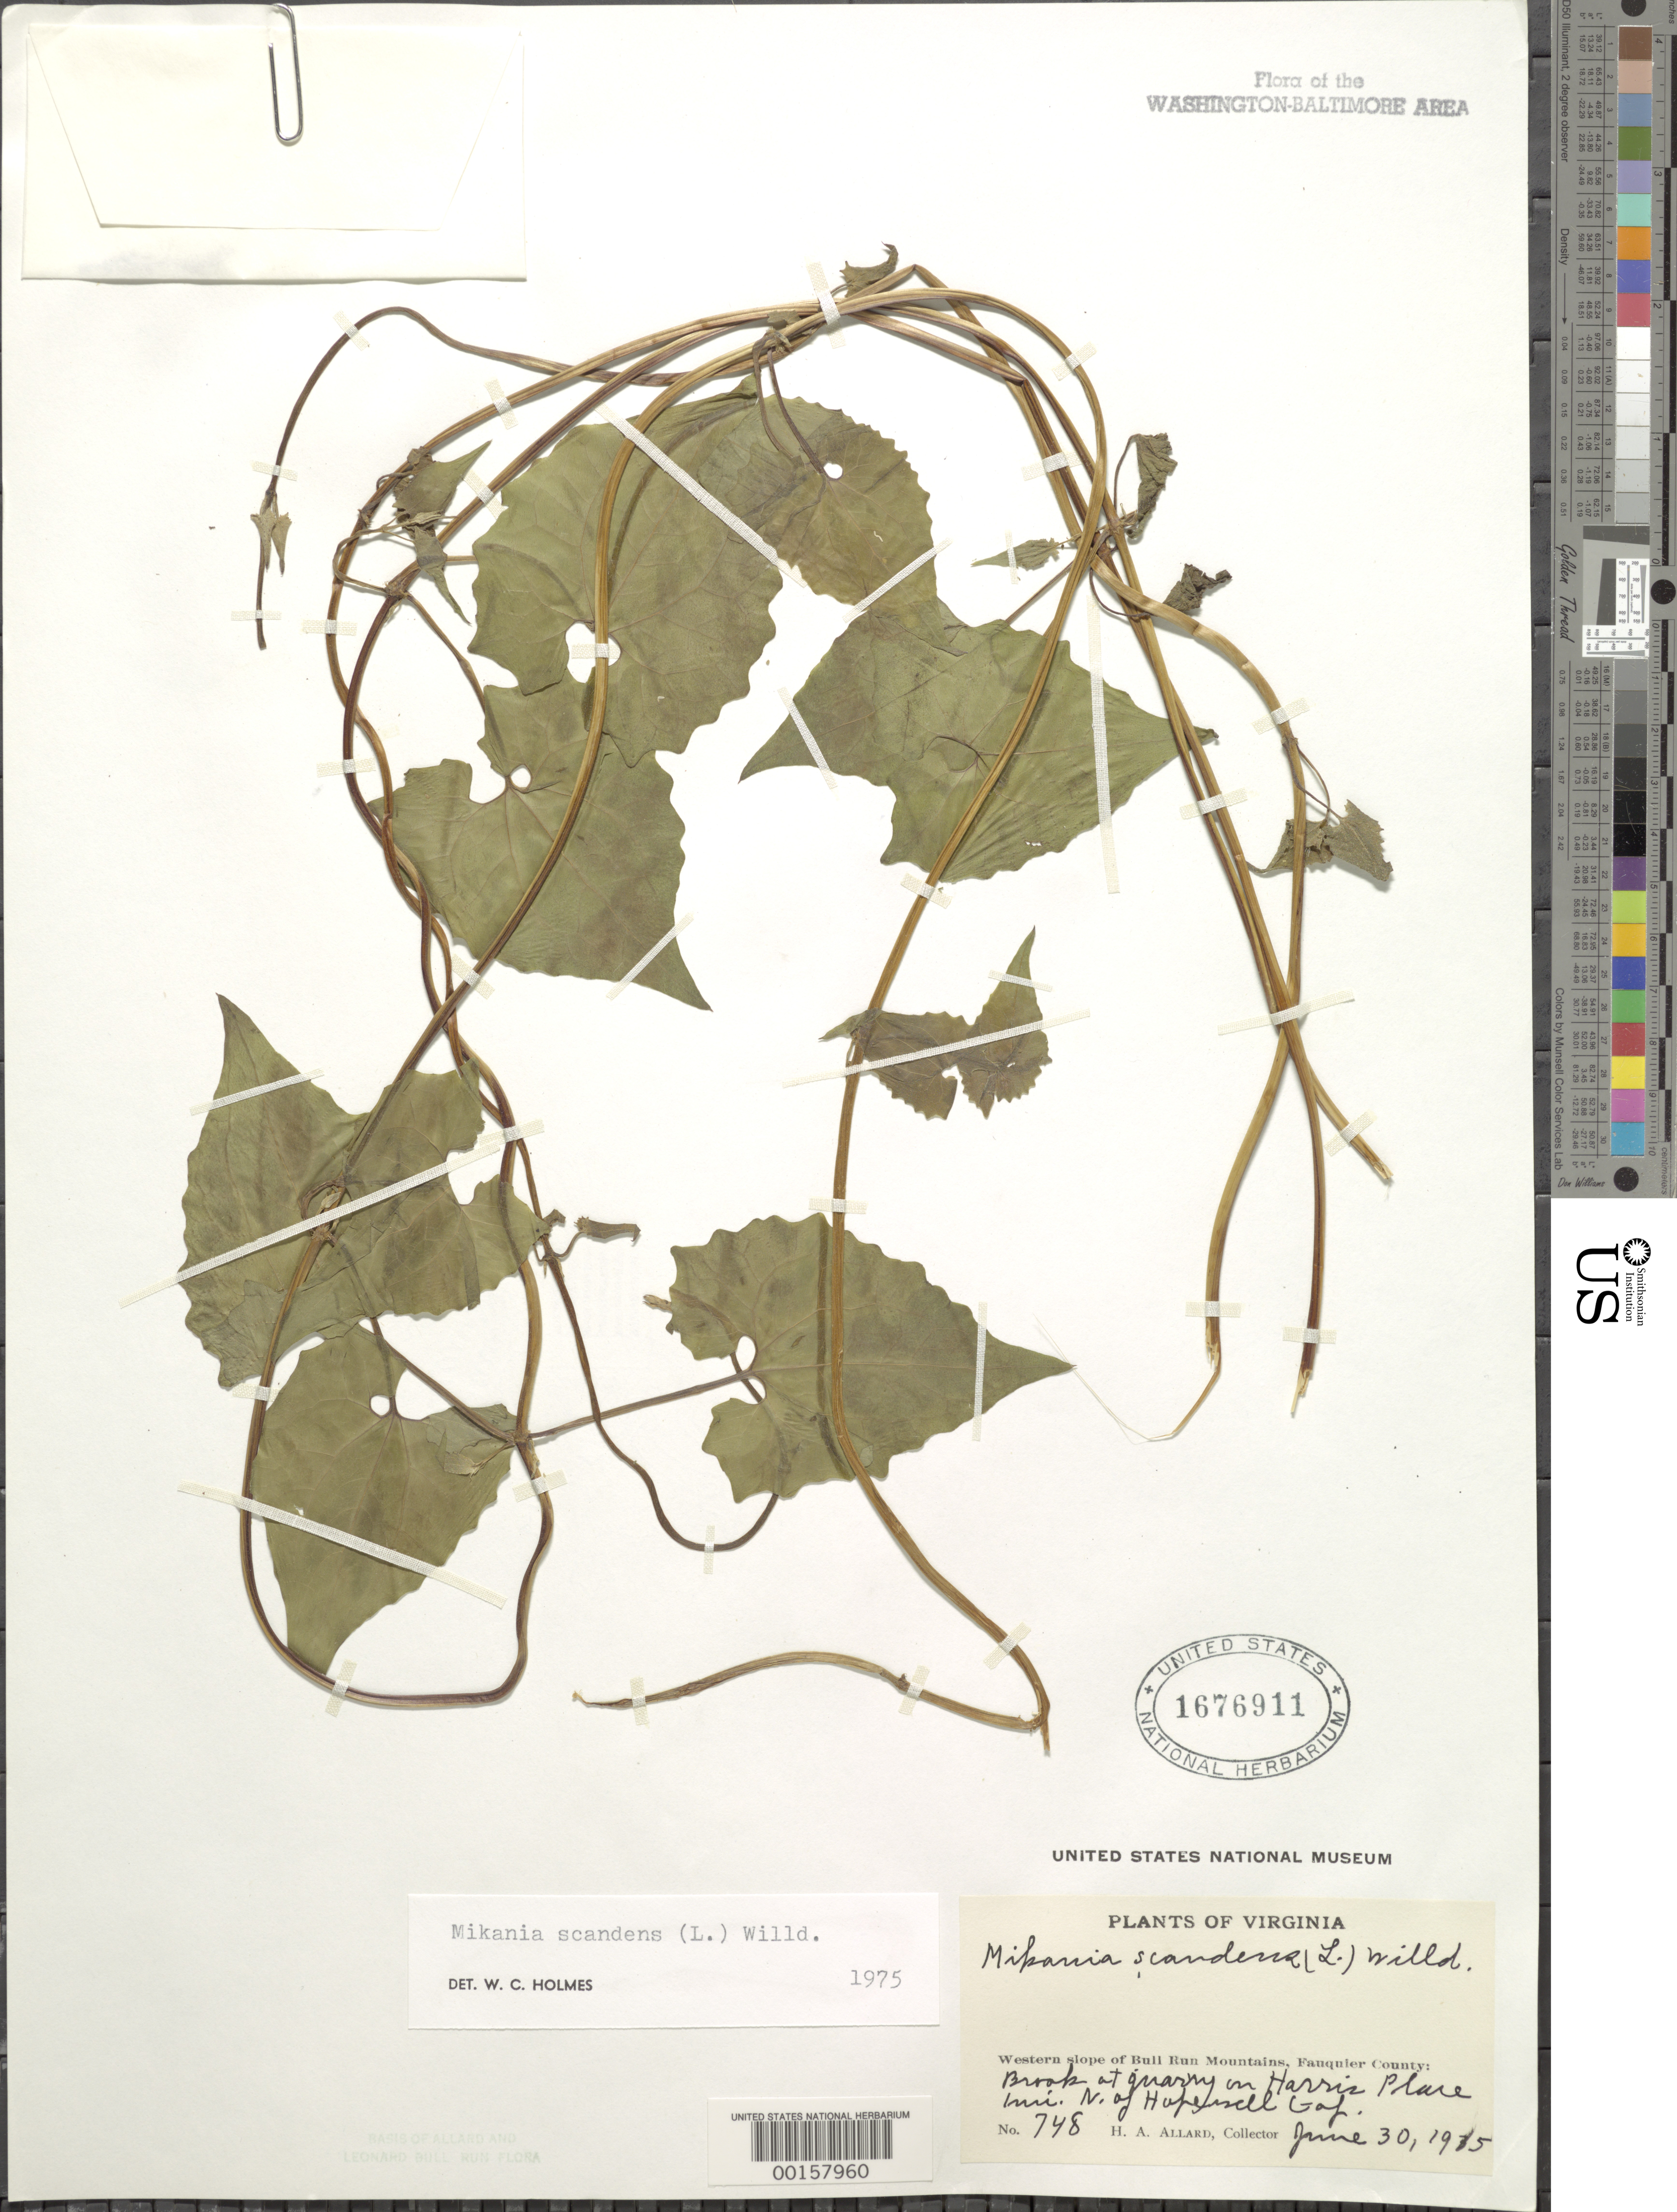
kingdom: Plantae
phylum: Tracheophyta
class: Magnoliopsida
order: Asterales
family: Asteraceae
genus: Mikania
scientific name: Mikania scandens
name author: (L.) Willd.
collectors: H. A. Allard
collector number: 748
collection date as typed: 30 Jun 1935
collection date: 1935-06-30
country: United States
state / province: Virginia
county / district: Prince William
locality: Harris Quarry, north of Hopewell Gap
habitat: Brook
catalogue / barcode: US 1676911